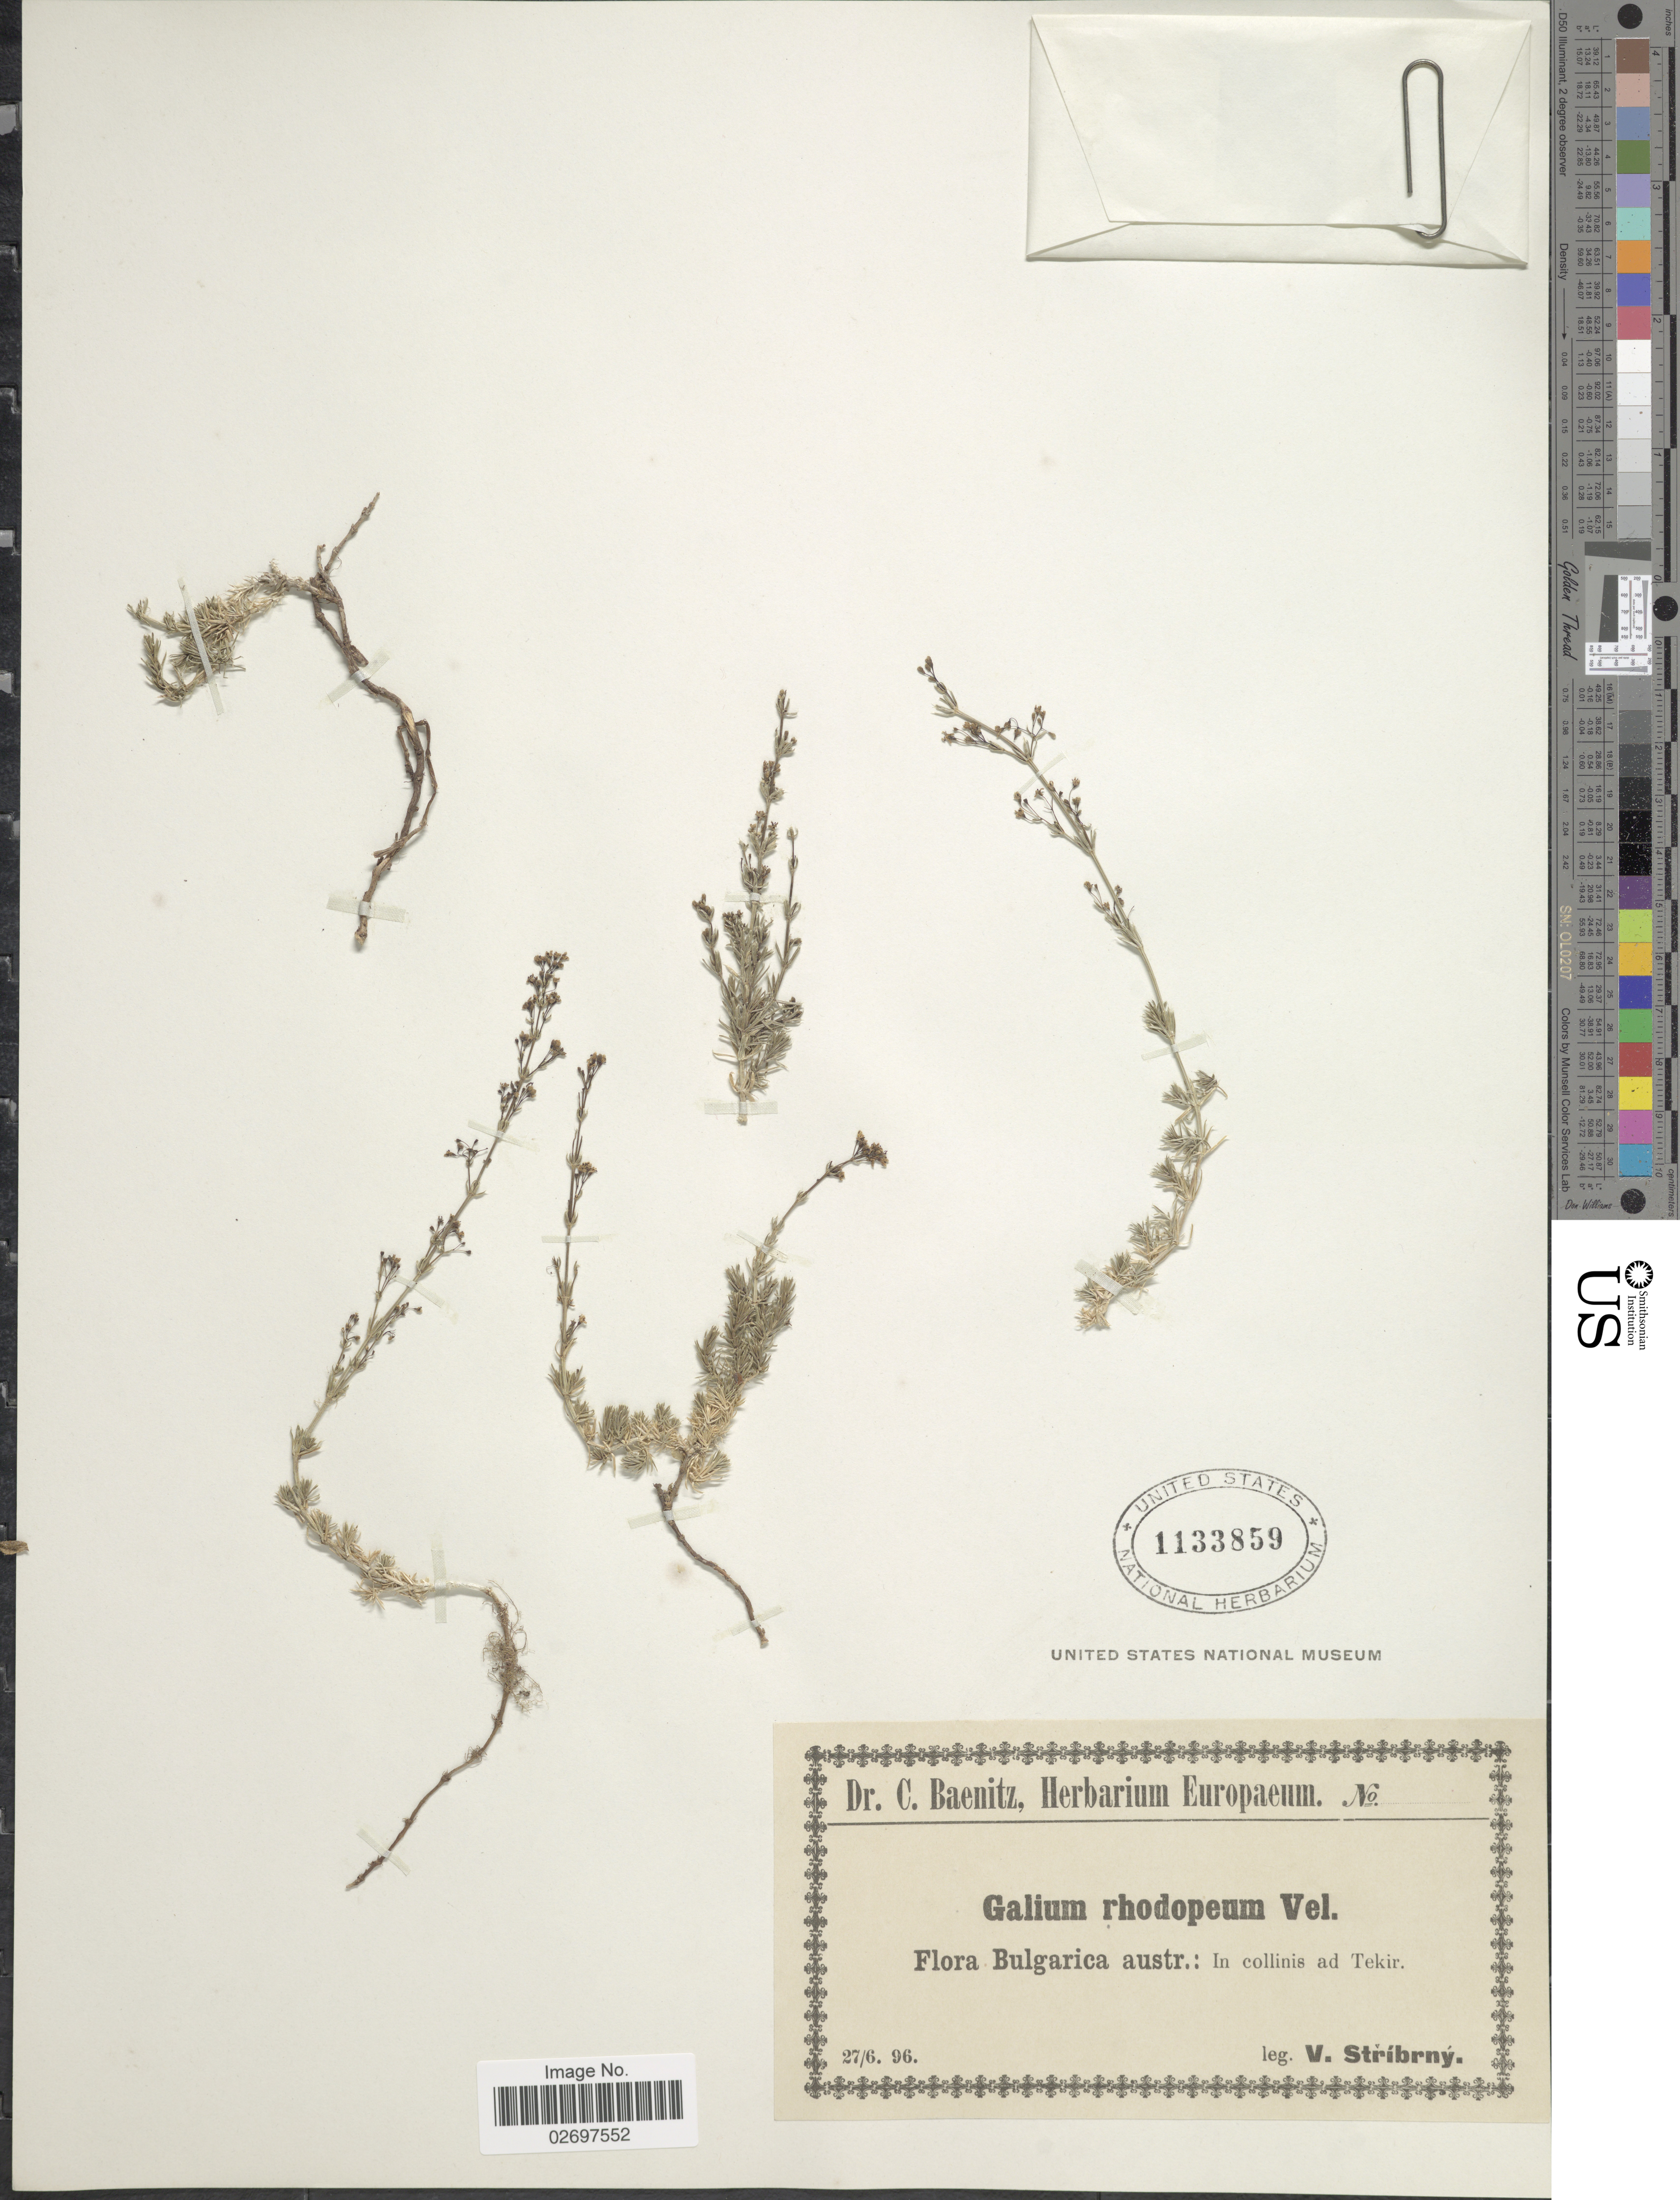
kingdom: Plantae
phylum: Tracheophyta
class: Magnoliopsida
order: Gentianales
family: Rubiaceae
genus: Galium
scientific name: Galium rhodopeum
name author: Velen.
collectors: V. Stribrny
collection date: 1896-06-27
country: Bulgaria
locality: Bulgarica austr.: In collinis ad Tekir.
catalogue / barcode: US 1133859